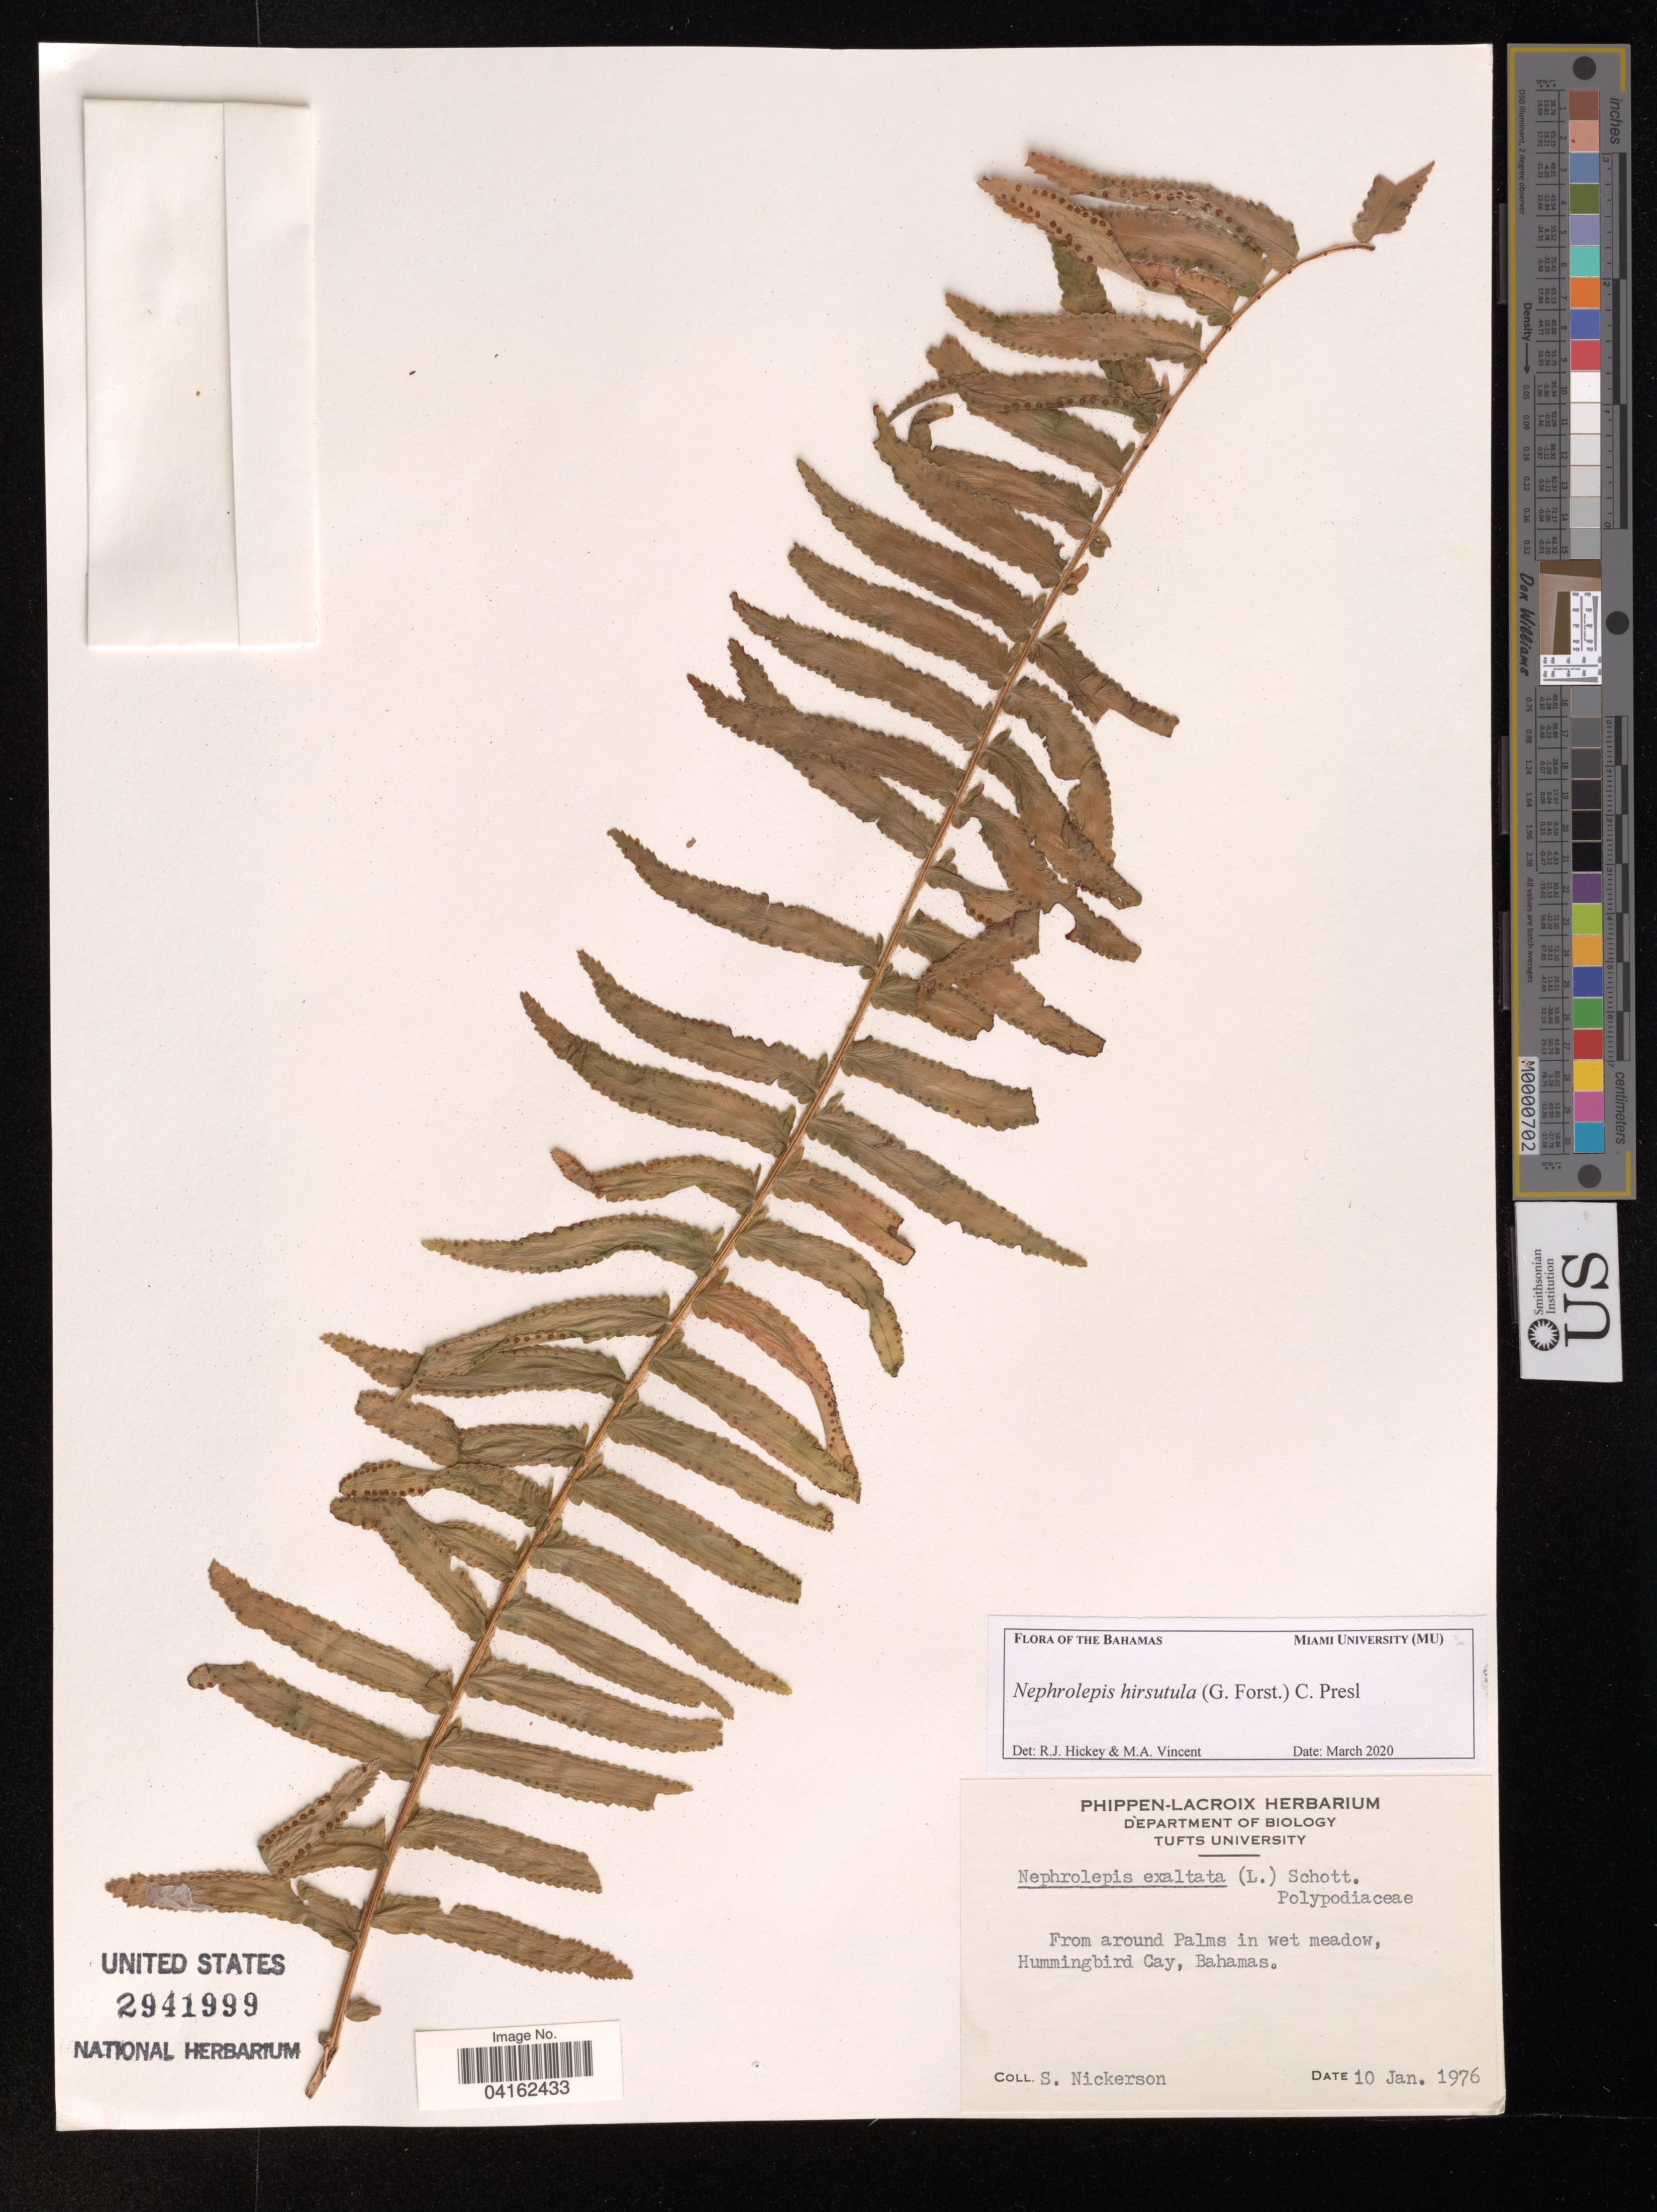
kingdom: Plantae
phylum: Tracheophyta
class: Polypodiopsida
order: Polypodiales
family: Nephrolepidaceae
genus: Nephrolepis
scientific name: Nephrolepis hirsutula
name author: (G. Forst.) C. Presl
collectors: S. Nickerson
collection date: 1976-01-10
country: Bahamas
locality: From around Palms in wet meadow, Hummingbird Cay.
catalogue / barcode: US 2941999